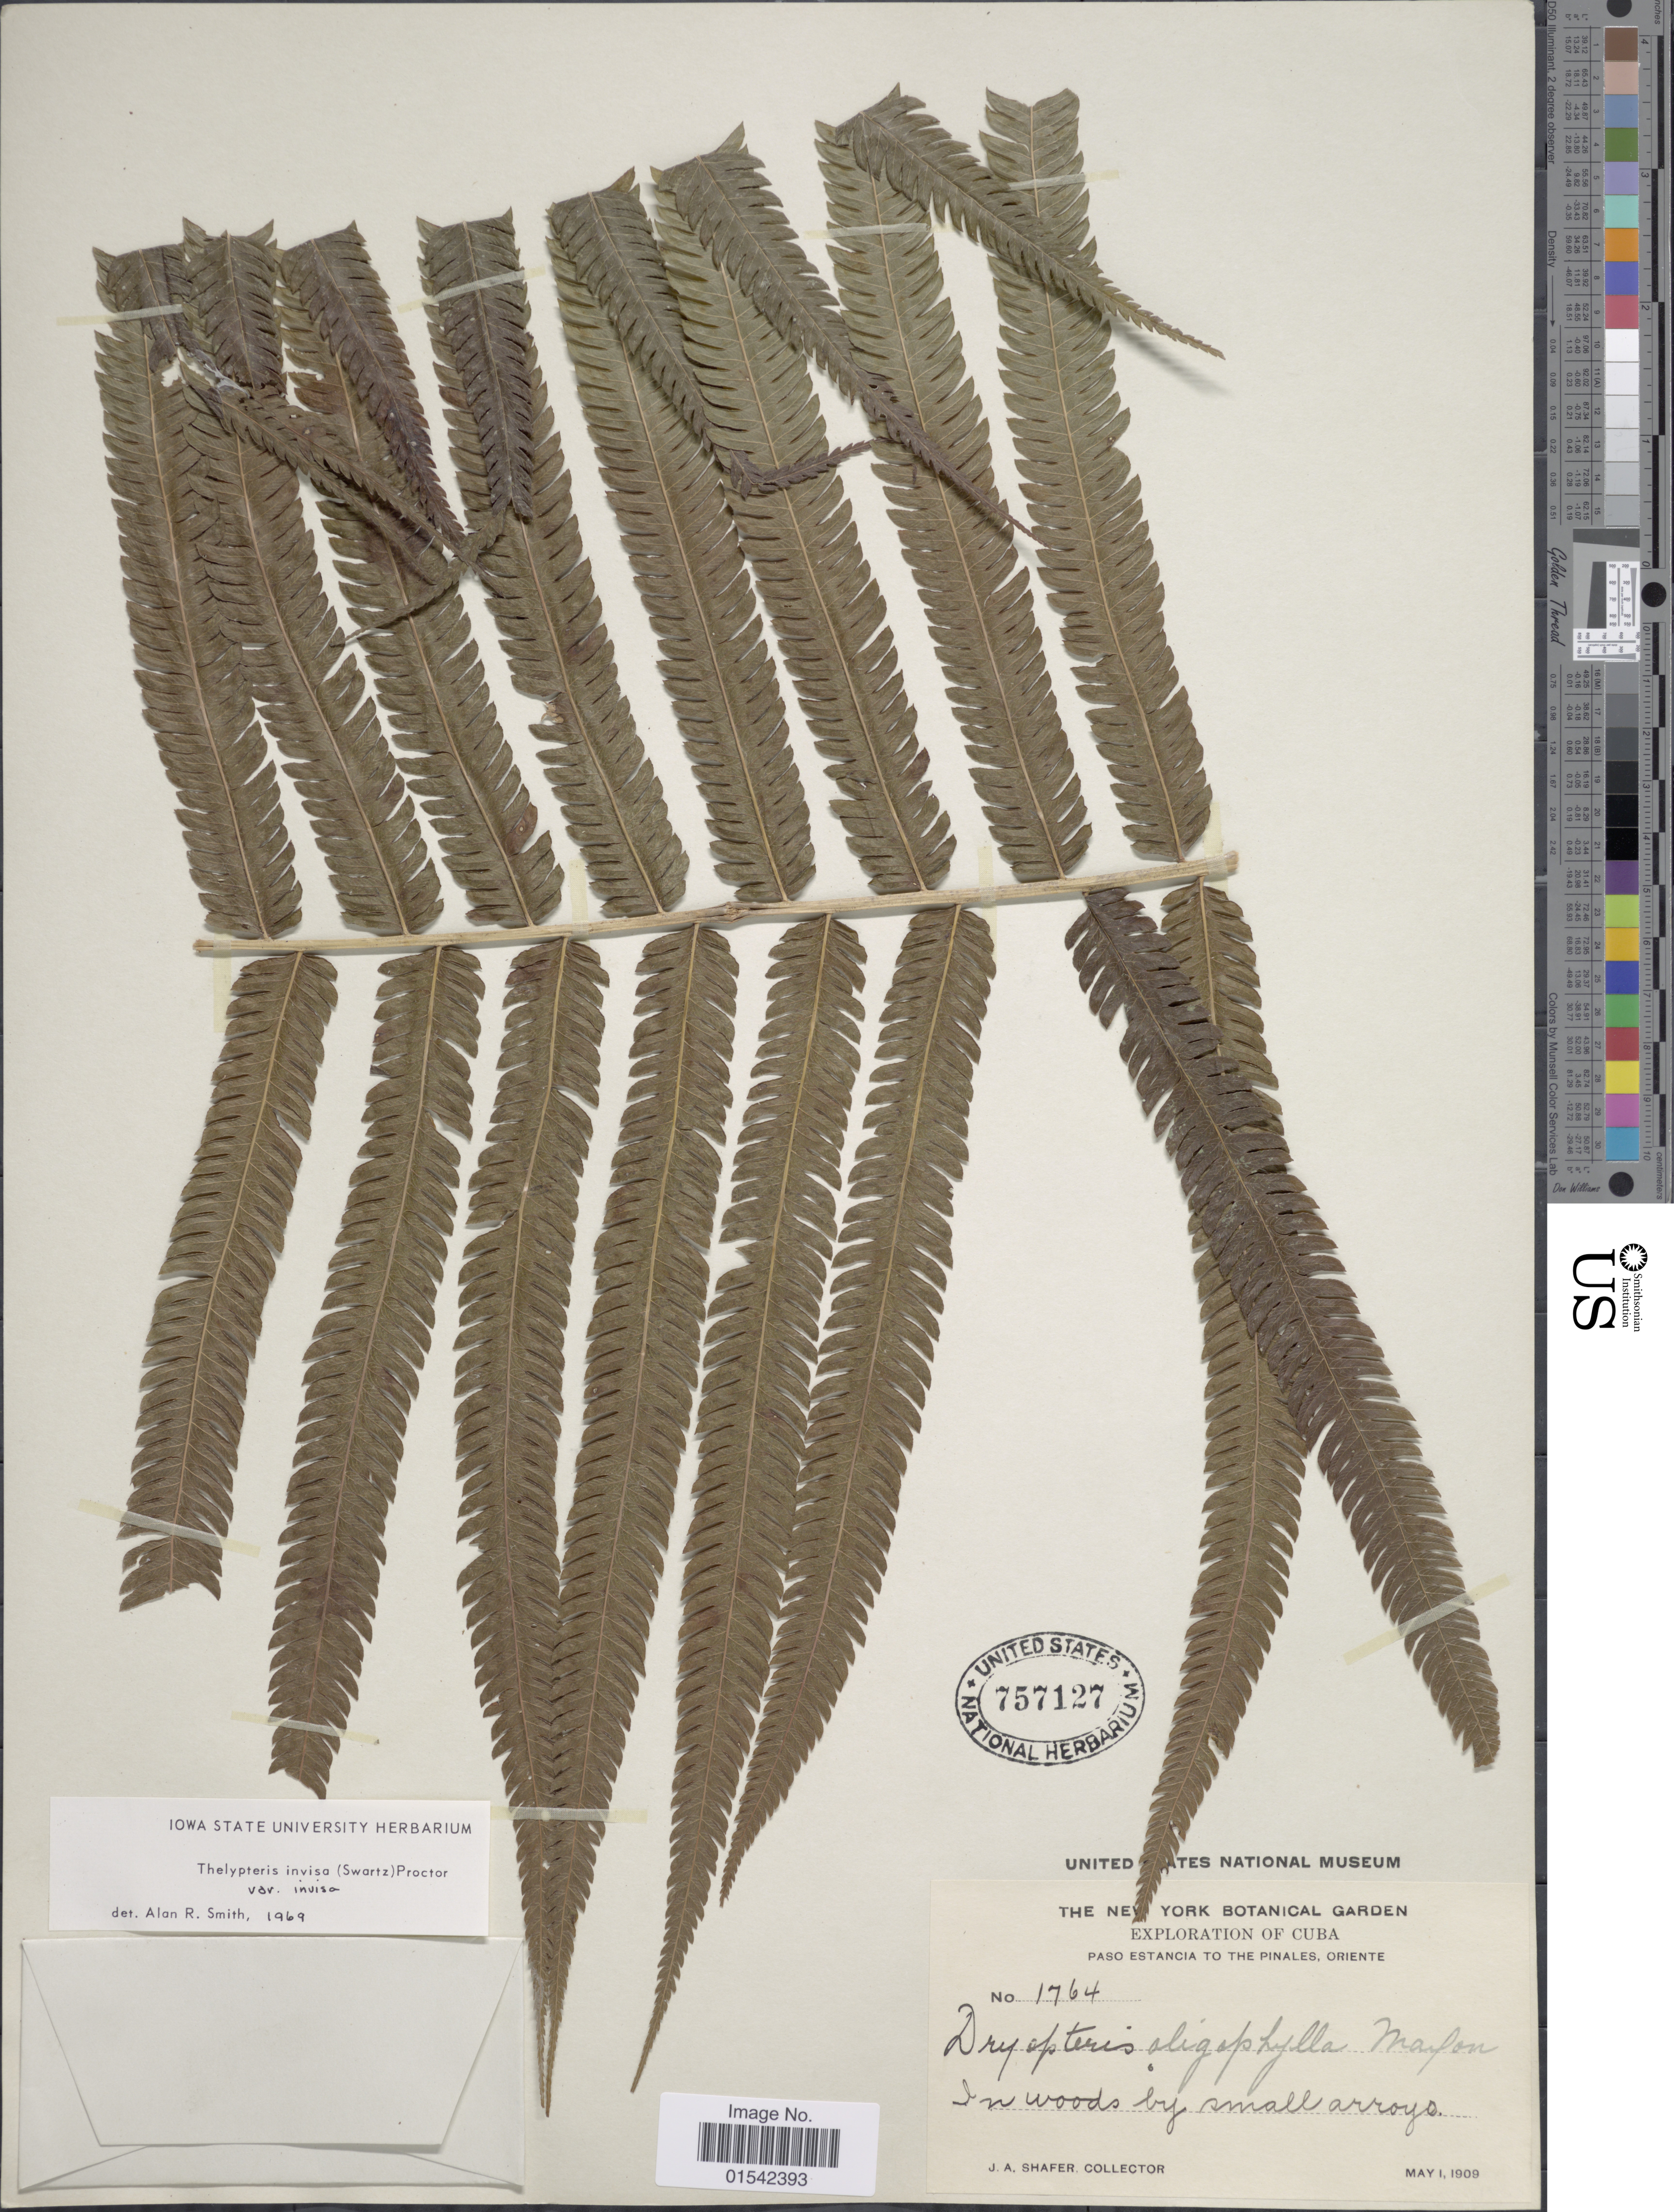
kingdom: Plantae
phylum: Tracheophyta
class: Polypodiopsida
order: Polypodiales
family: Thelypteridaceae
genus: Cyclosorus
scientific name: Cyclosorus grandis (A.R. Sm.) comb. nov., ined 2015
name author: (A.R. Sm.)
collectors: J. A. Shafer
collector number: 1764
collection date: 1909-05-01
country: Cuba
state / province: Oriente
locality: Paso Estancia to the Pinales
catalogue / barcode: US 757127